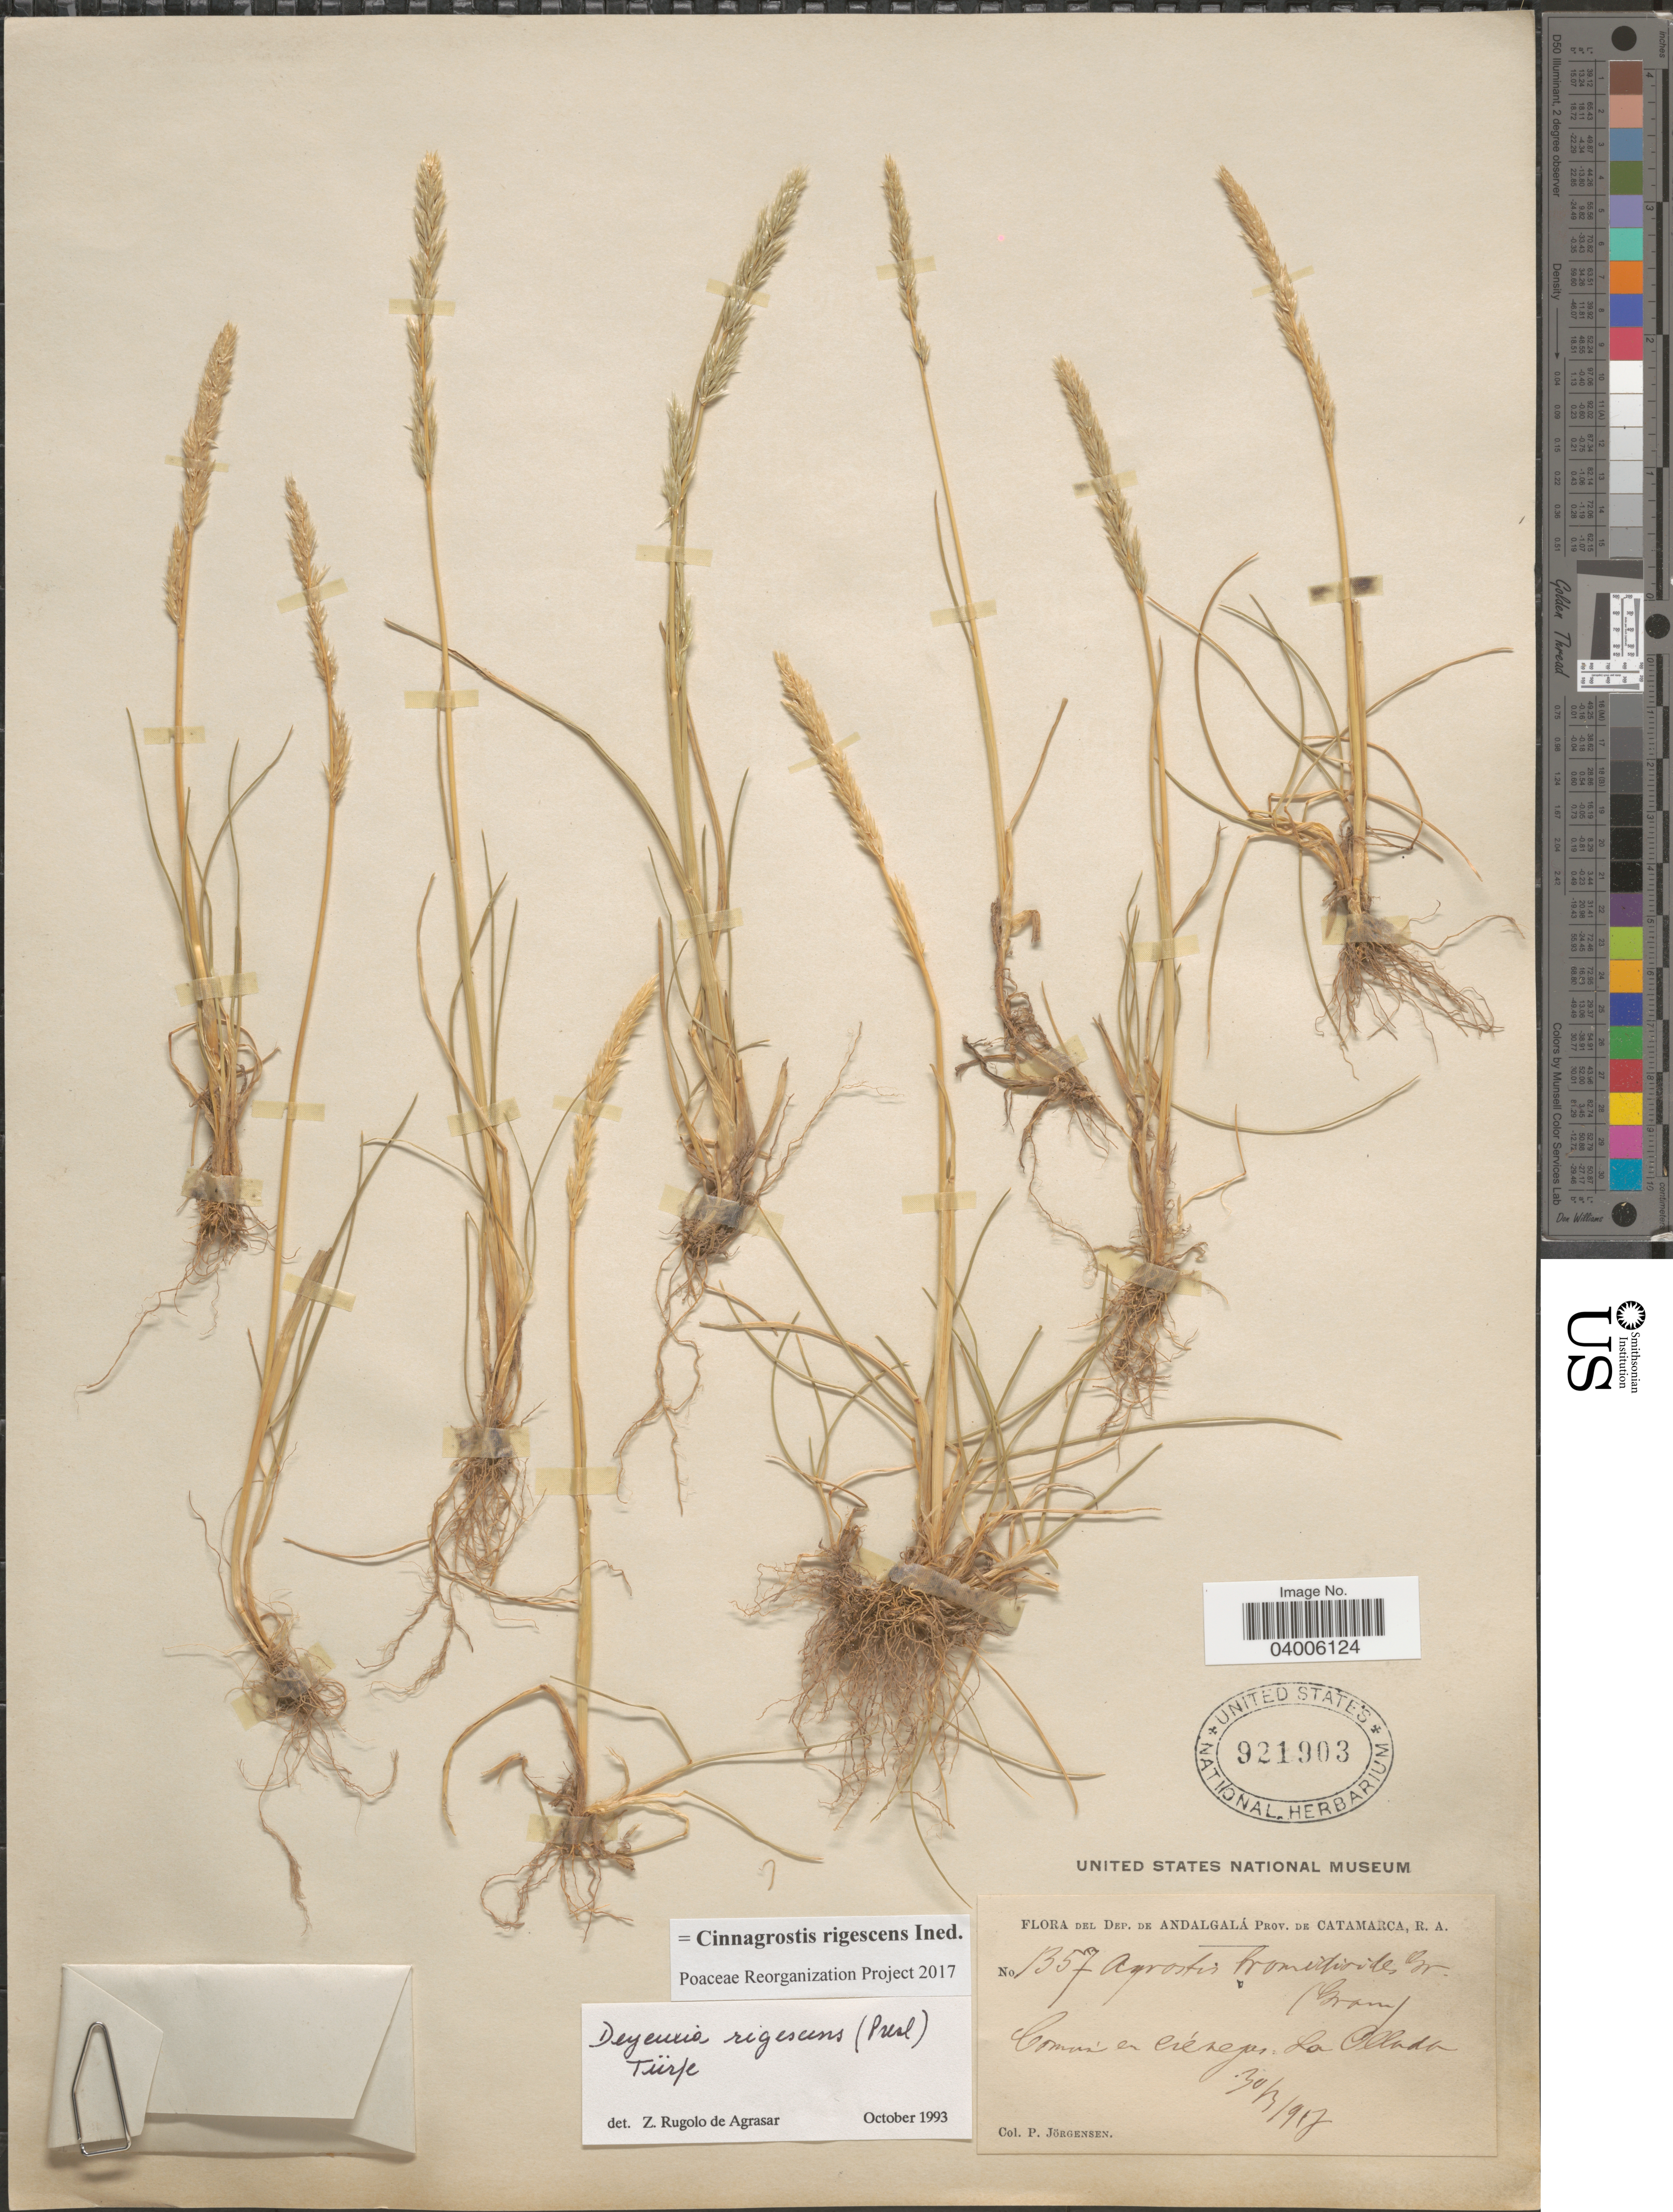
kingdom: Plantae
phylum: Tracheophyta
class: Liliopsida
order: Poales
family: Poaceae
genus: Cinnagrostis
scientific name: Cinnagrostis rigescens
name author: (J. Presl) P.M. Peterson et al.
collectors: P. Jörgensen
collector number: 1357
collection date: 1917-03-30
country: Argentina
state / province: Catamarca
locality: Dep. de Andalgalá. La Ollada.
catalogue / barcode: US 921903